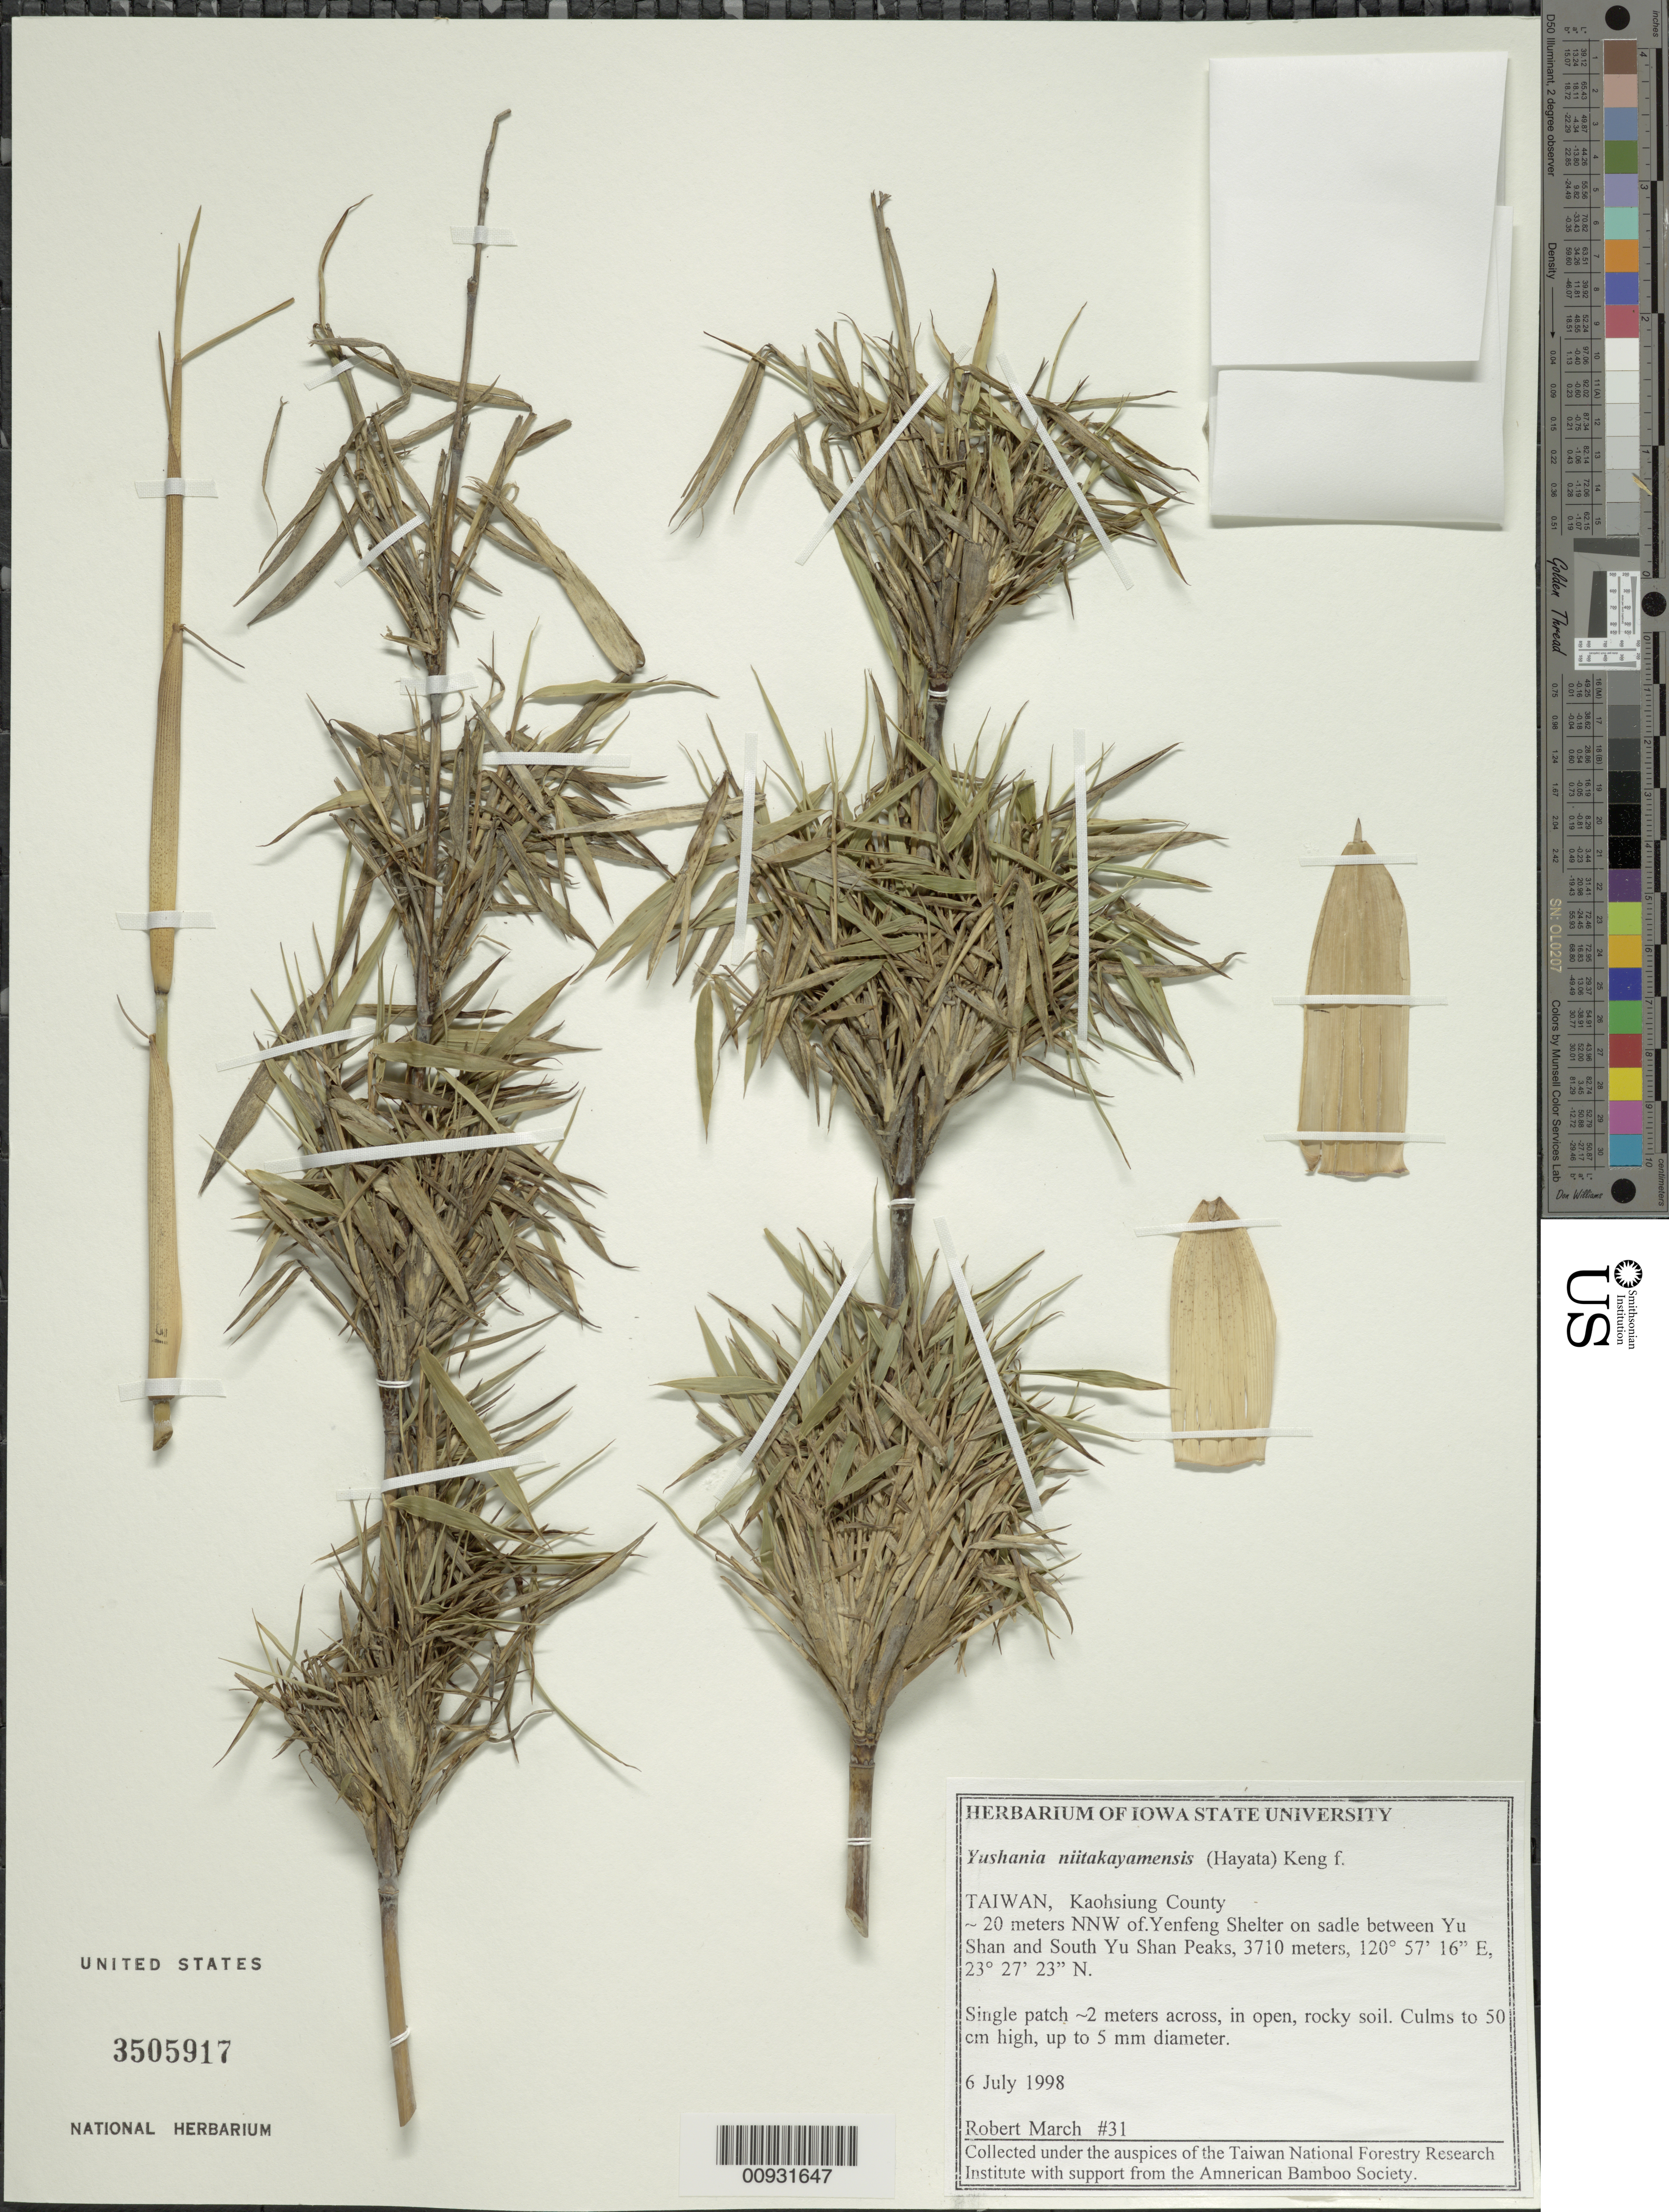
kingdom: Plantae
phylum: Tracheophyta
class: Liliopsida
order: Poales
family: Poaceae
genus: Yushania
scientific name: Yushania niitakayamensis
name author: (Hayata) Keng f.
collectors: R. March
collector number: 31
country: Taiwan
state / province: Kaohsiung City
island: Taiwan [Formosa]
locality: NNW of yenfeng Shelter on sadle between Yu Shan and S Yu Shan Peaks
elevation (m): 3710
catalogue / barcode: US 3505917